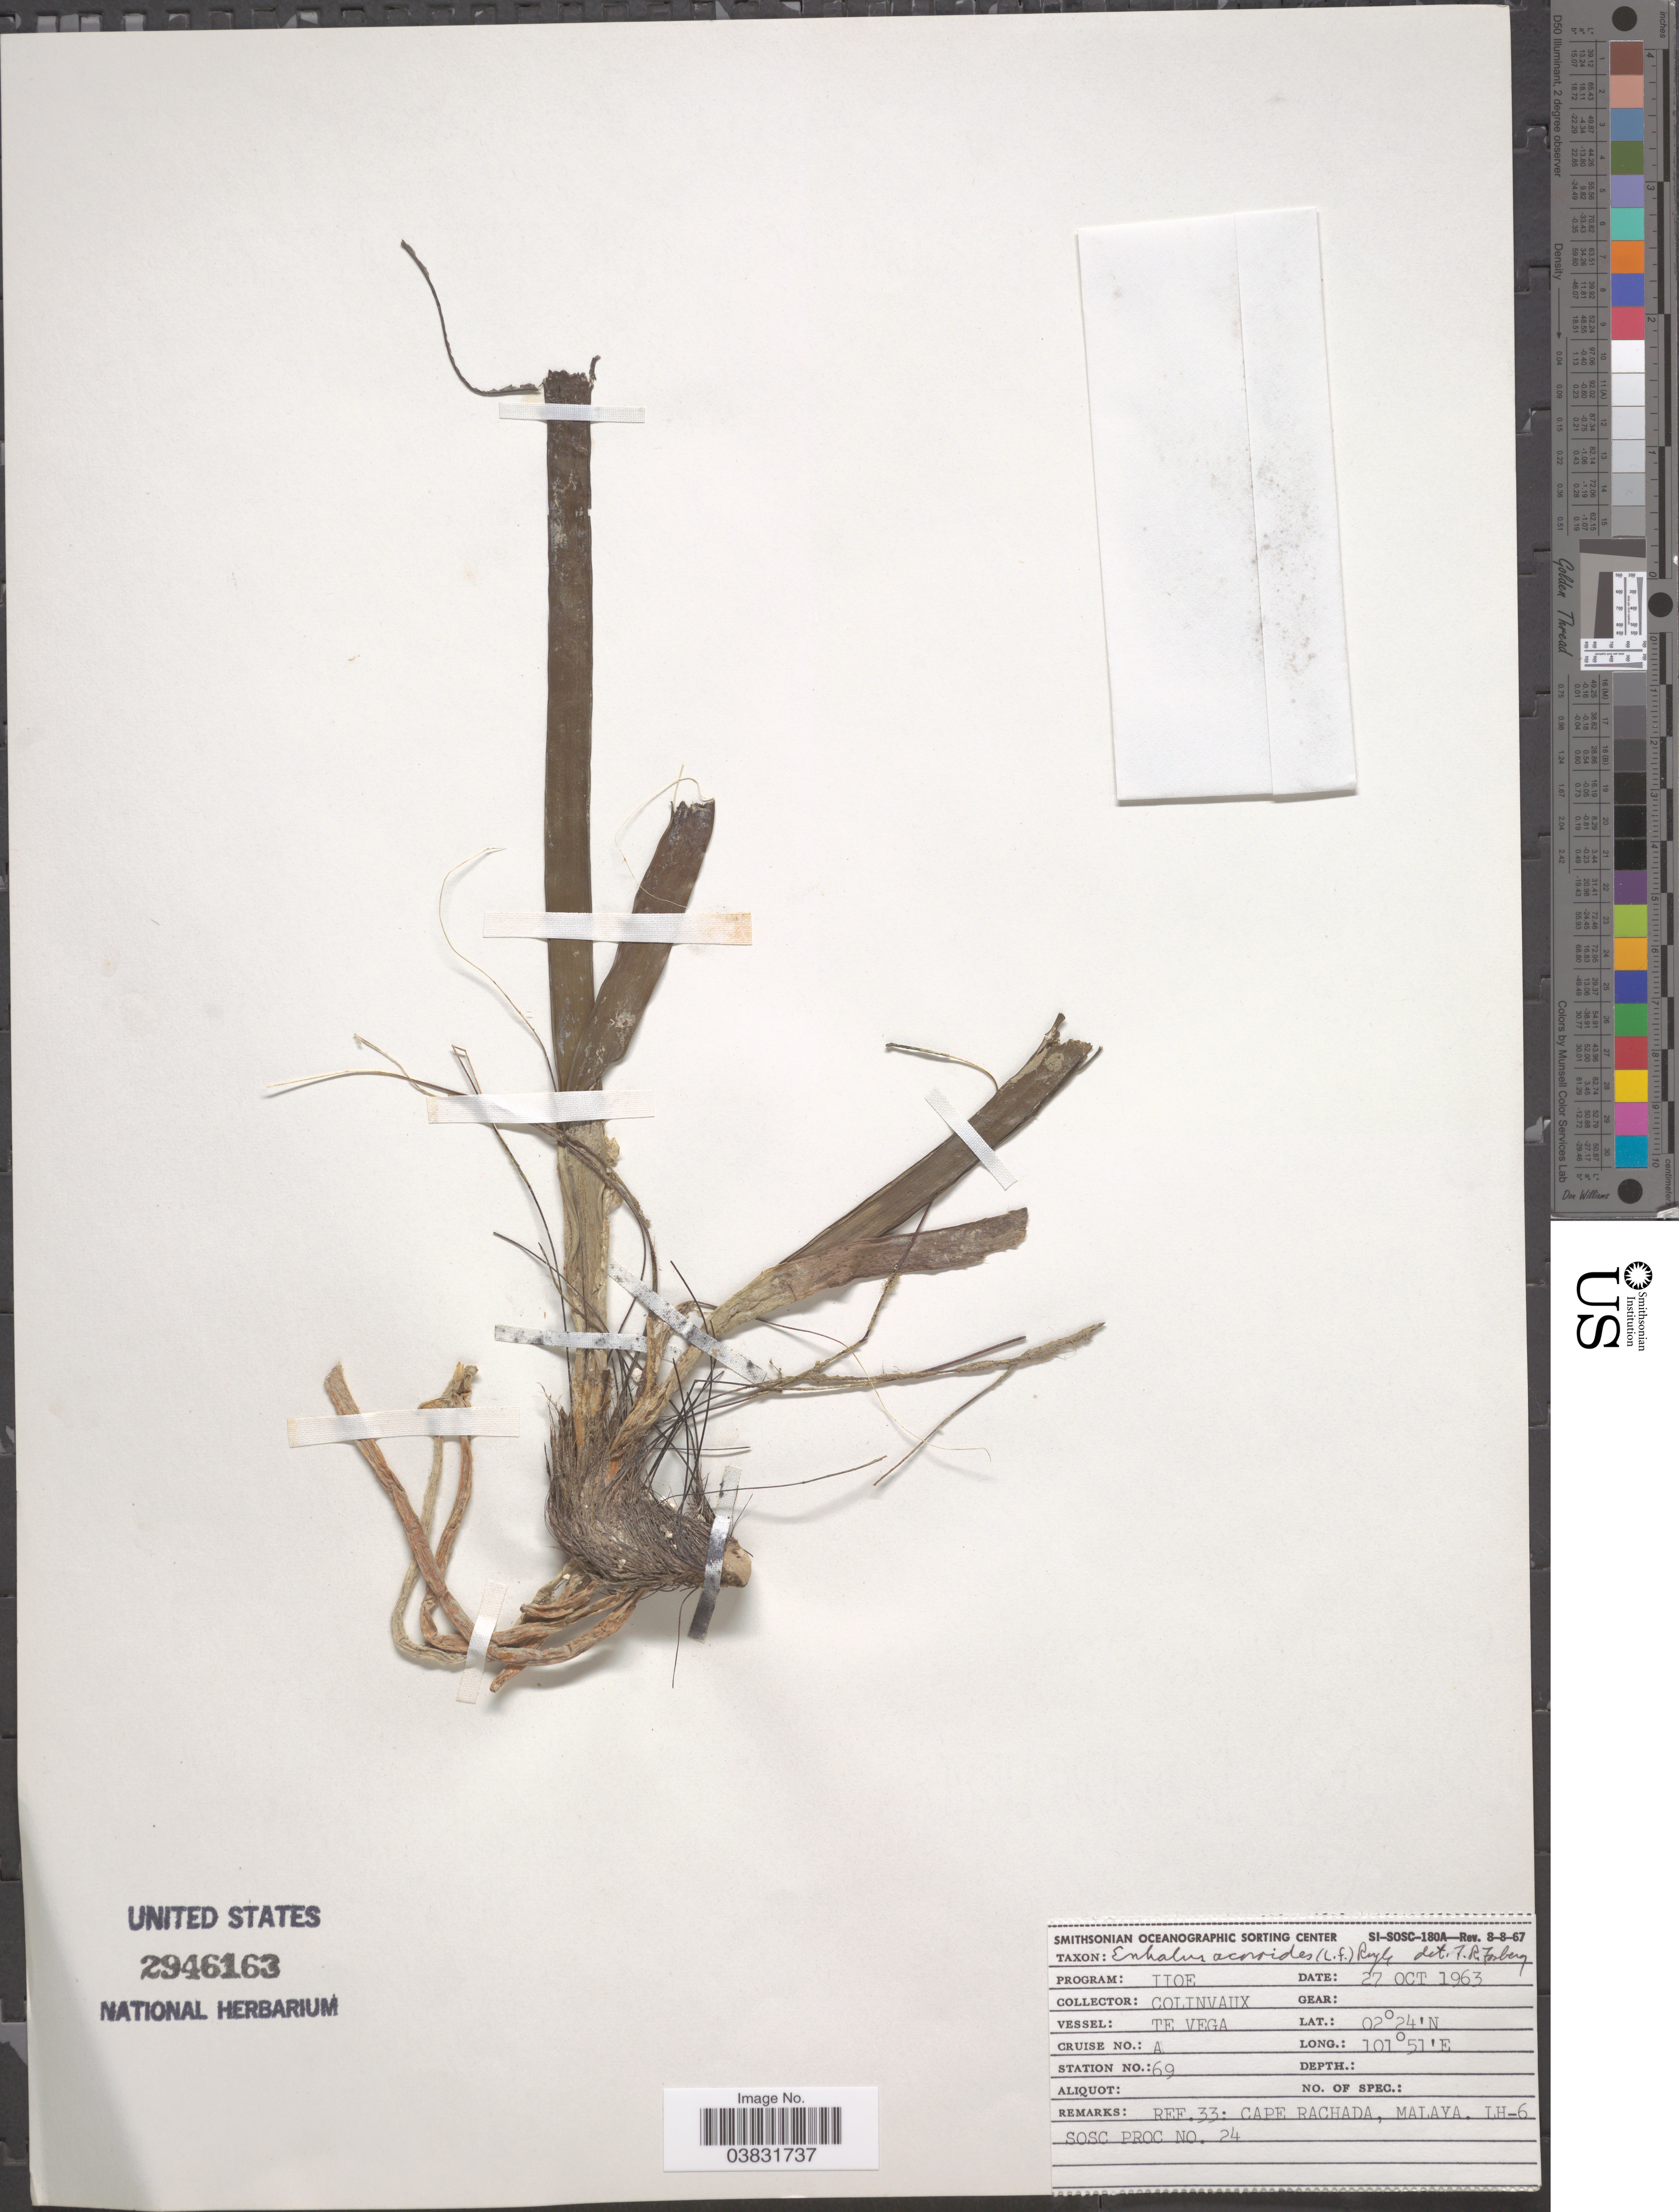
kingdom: Plantae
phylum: Tracheophyta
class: Liliopsida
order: Alismatales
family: Hydrocharitaceae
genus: Enhalus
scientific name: Enhalus acoroides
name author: (L. f.) Royle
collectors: Colinvaux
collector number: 24?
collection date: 1963-10-27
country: Malaysia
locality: Ref. 33: Cape Rachada, Malaya.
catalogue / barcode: US 2946163